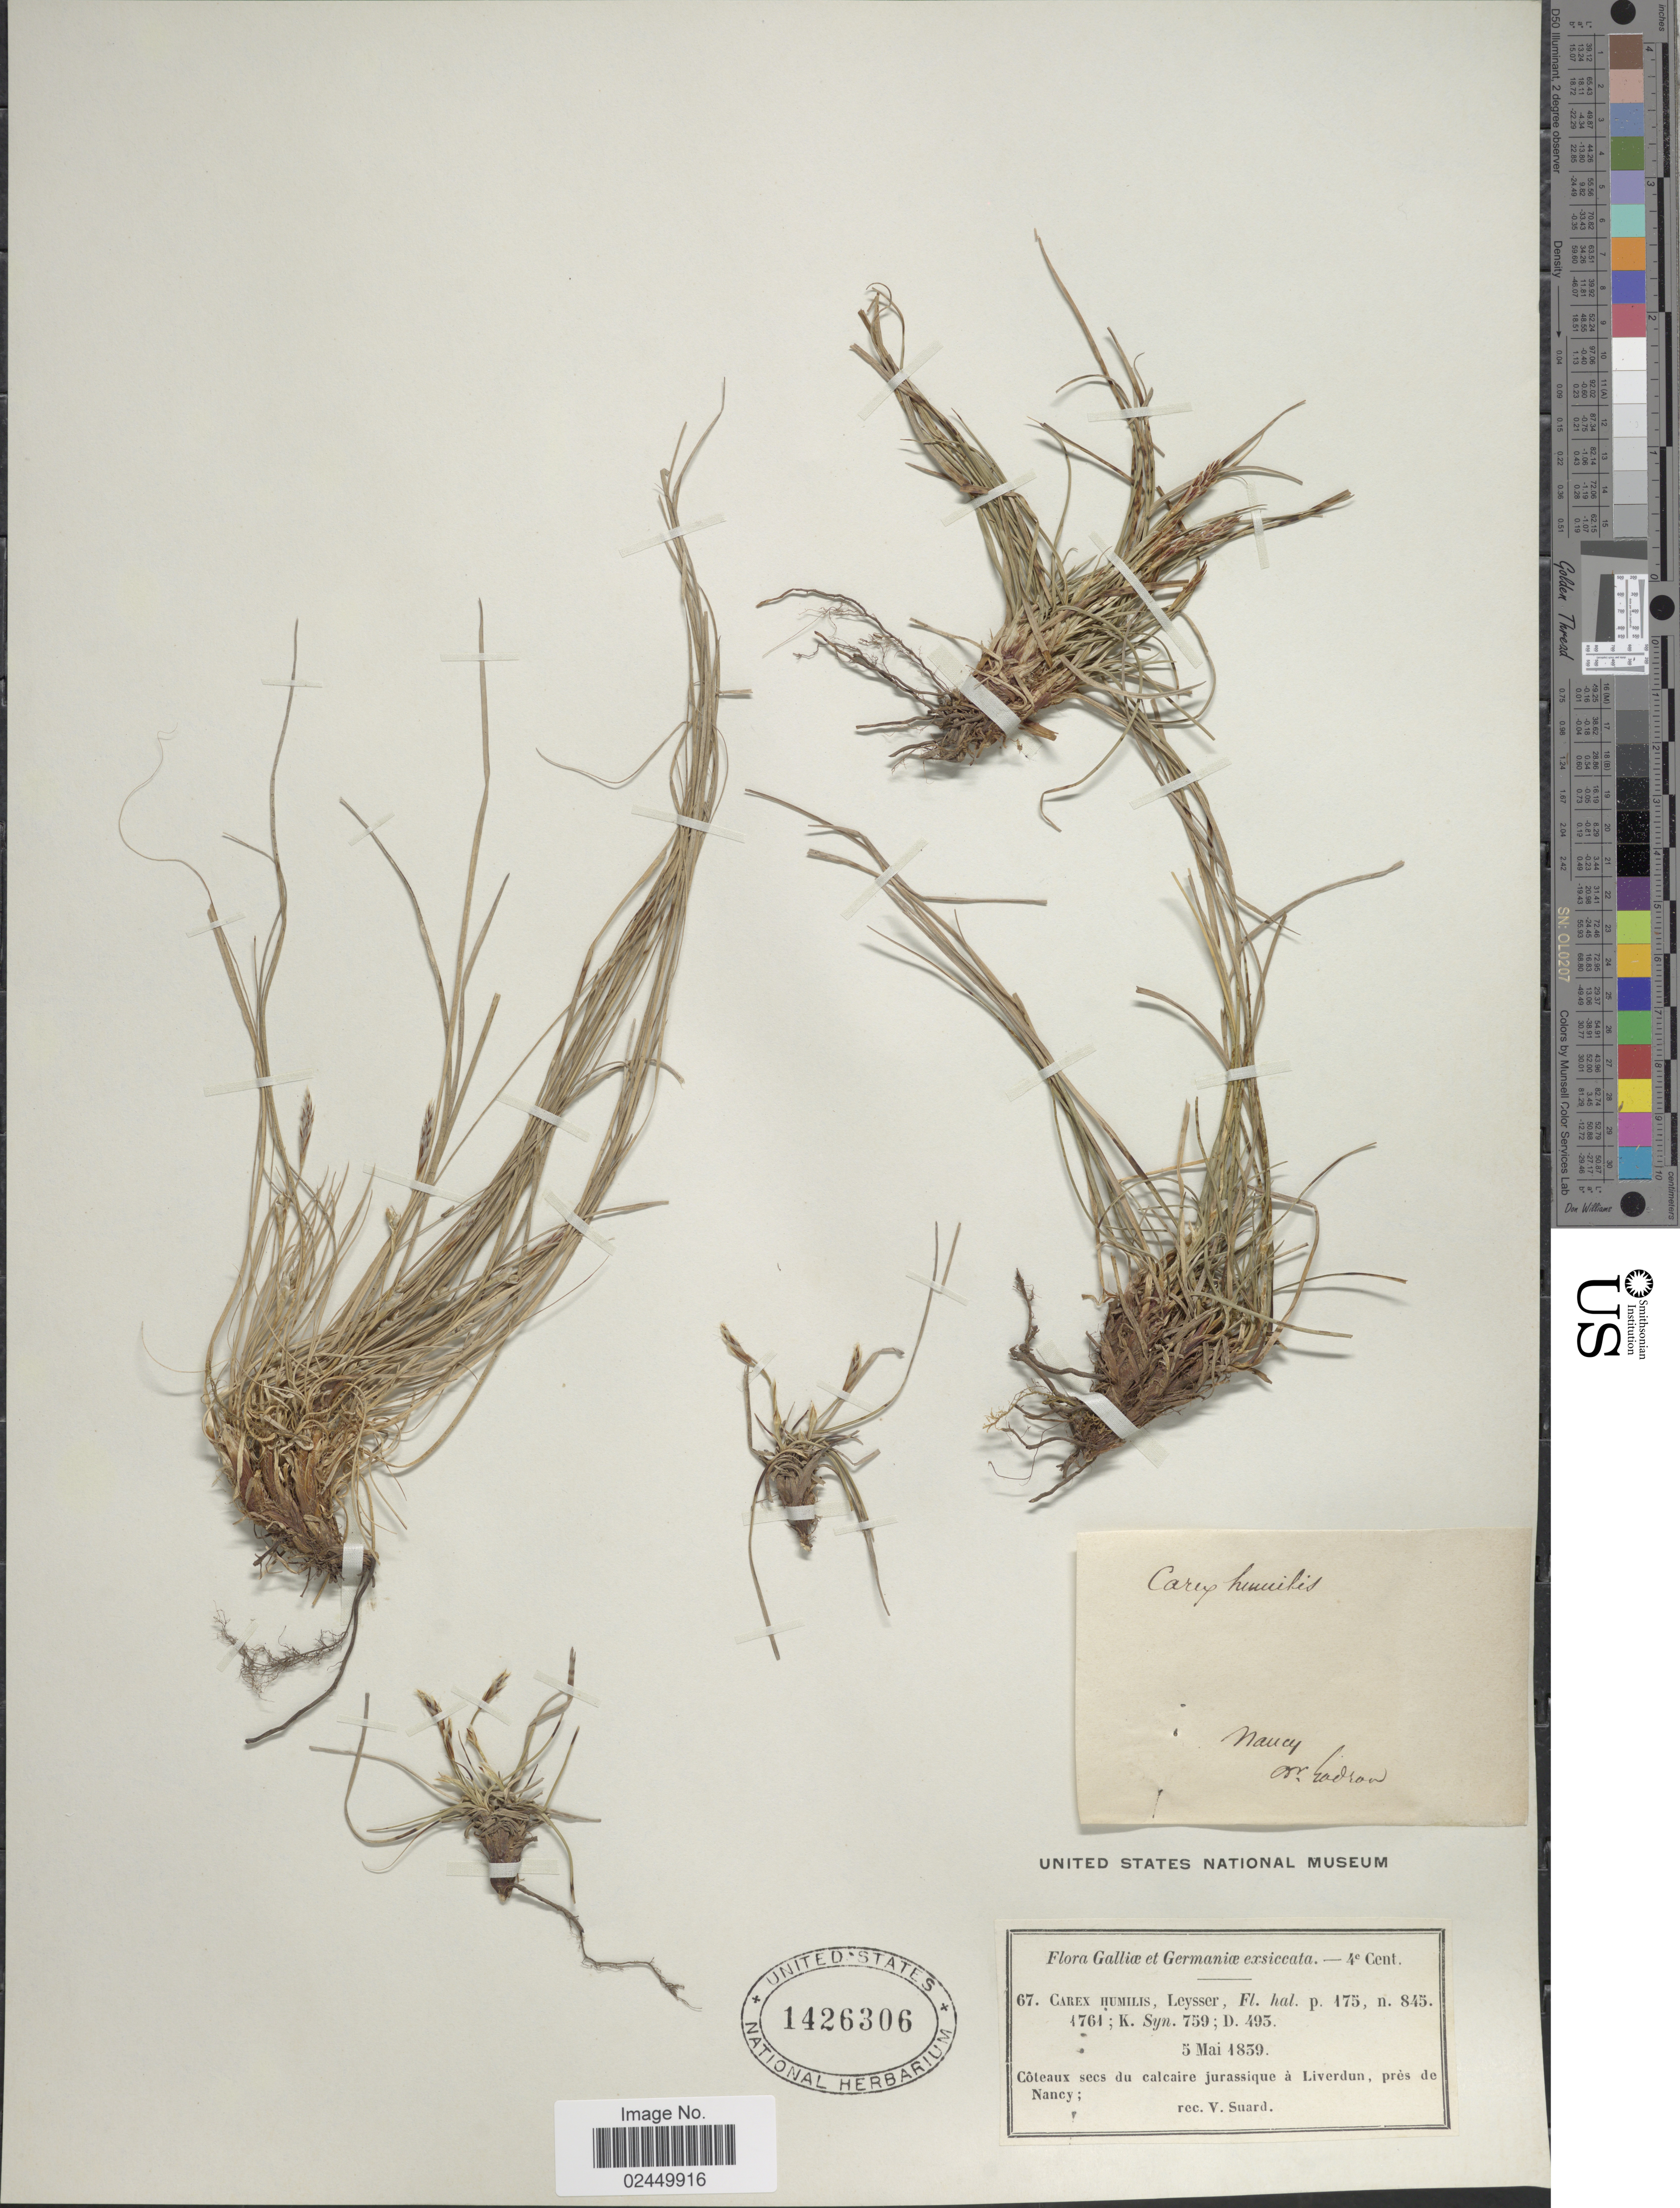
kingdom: Plantae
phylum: Tracheophyta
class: Liliopsida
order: Poales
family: Cyperaceae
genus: Carex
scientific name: Carex humilis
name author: Leyss.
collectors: V. Suard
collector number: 67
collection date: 1859-05-05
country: France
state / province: Grand Est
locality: Galliae et Germaniae. Coteaux secs du calcaire jurassique a Liverdun, pres de Nancy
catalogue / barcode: US 1426306